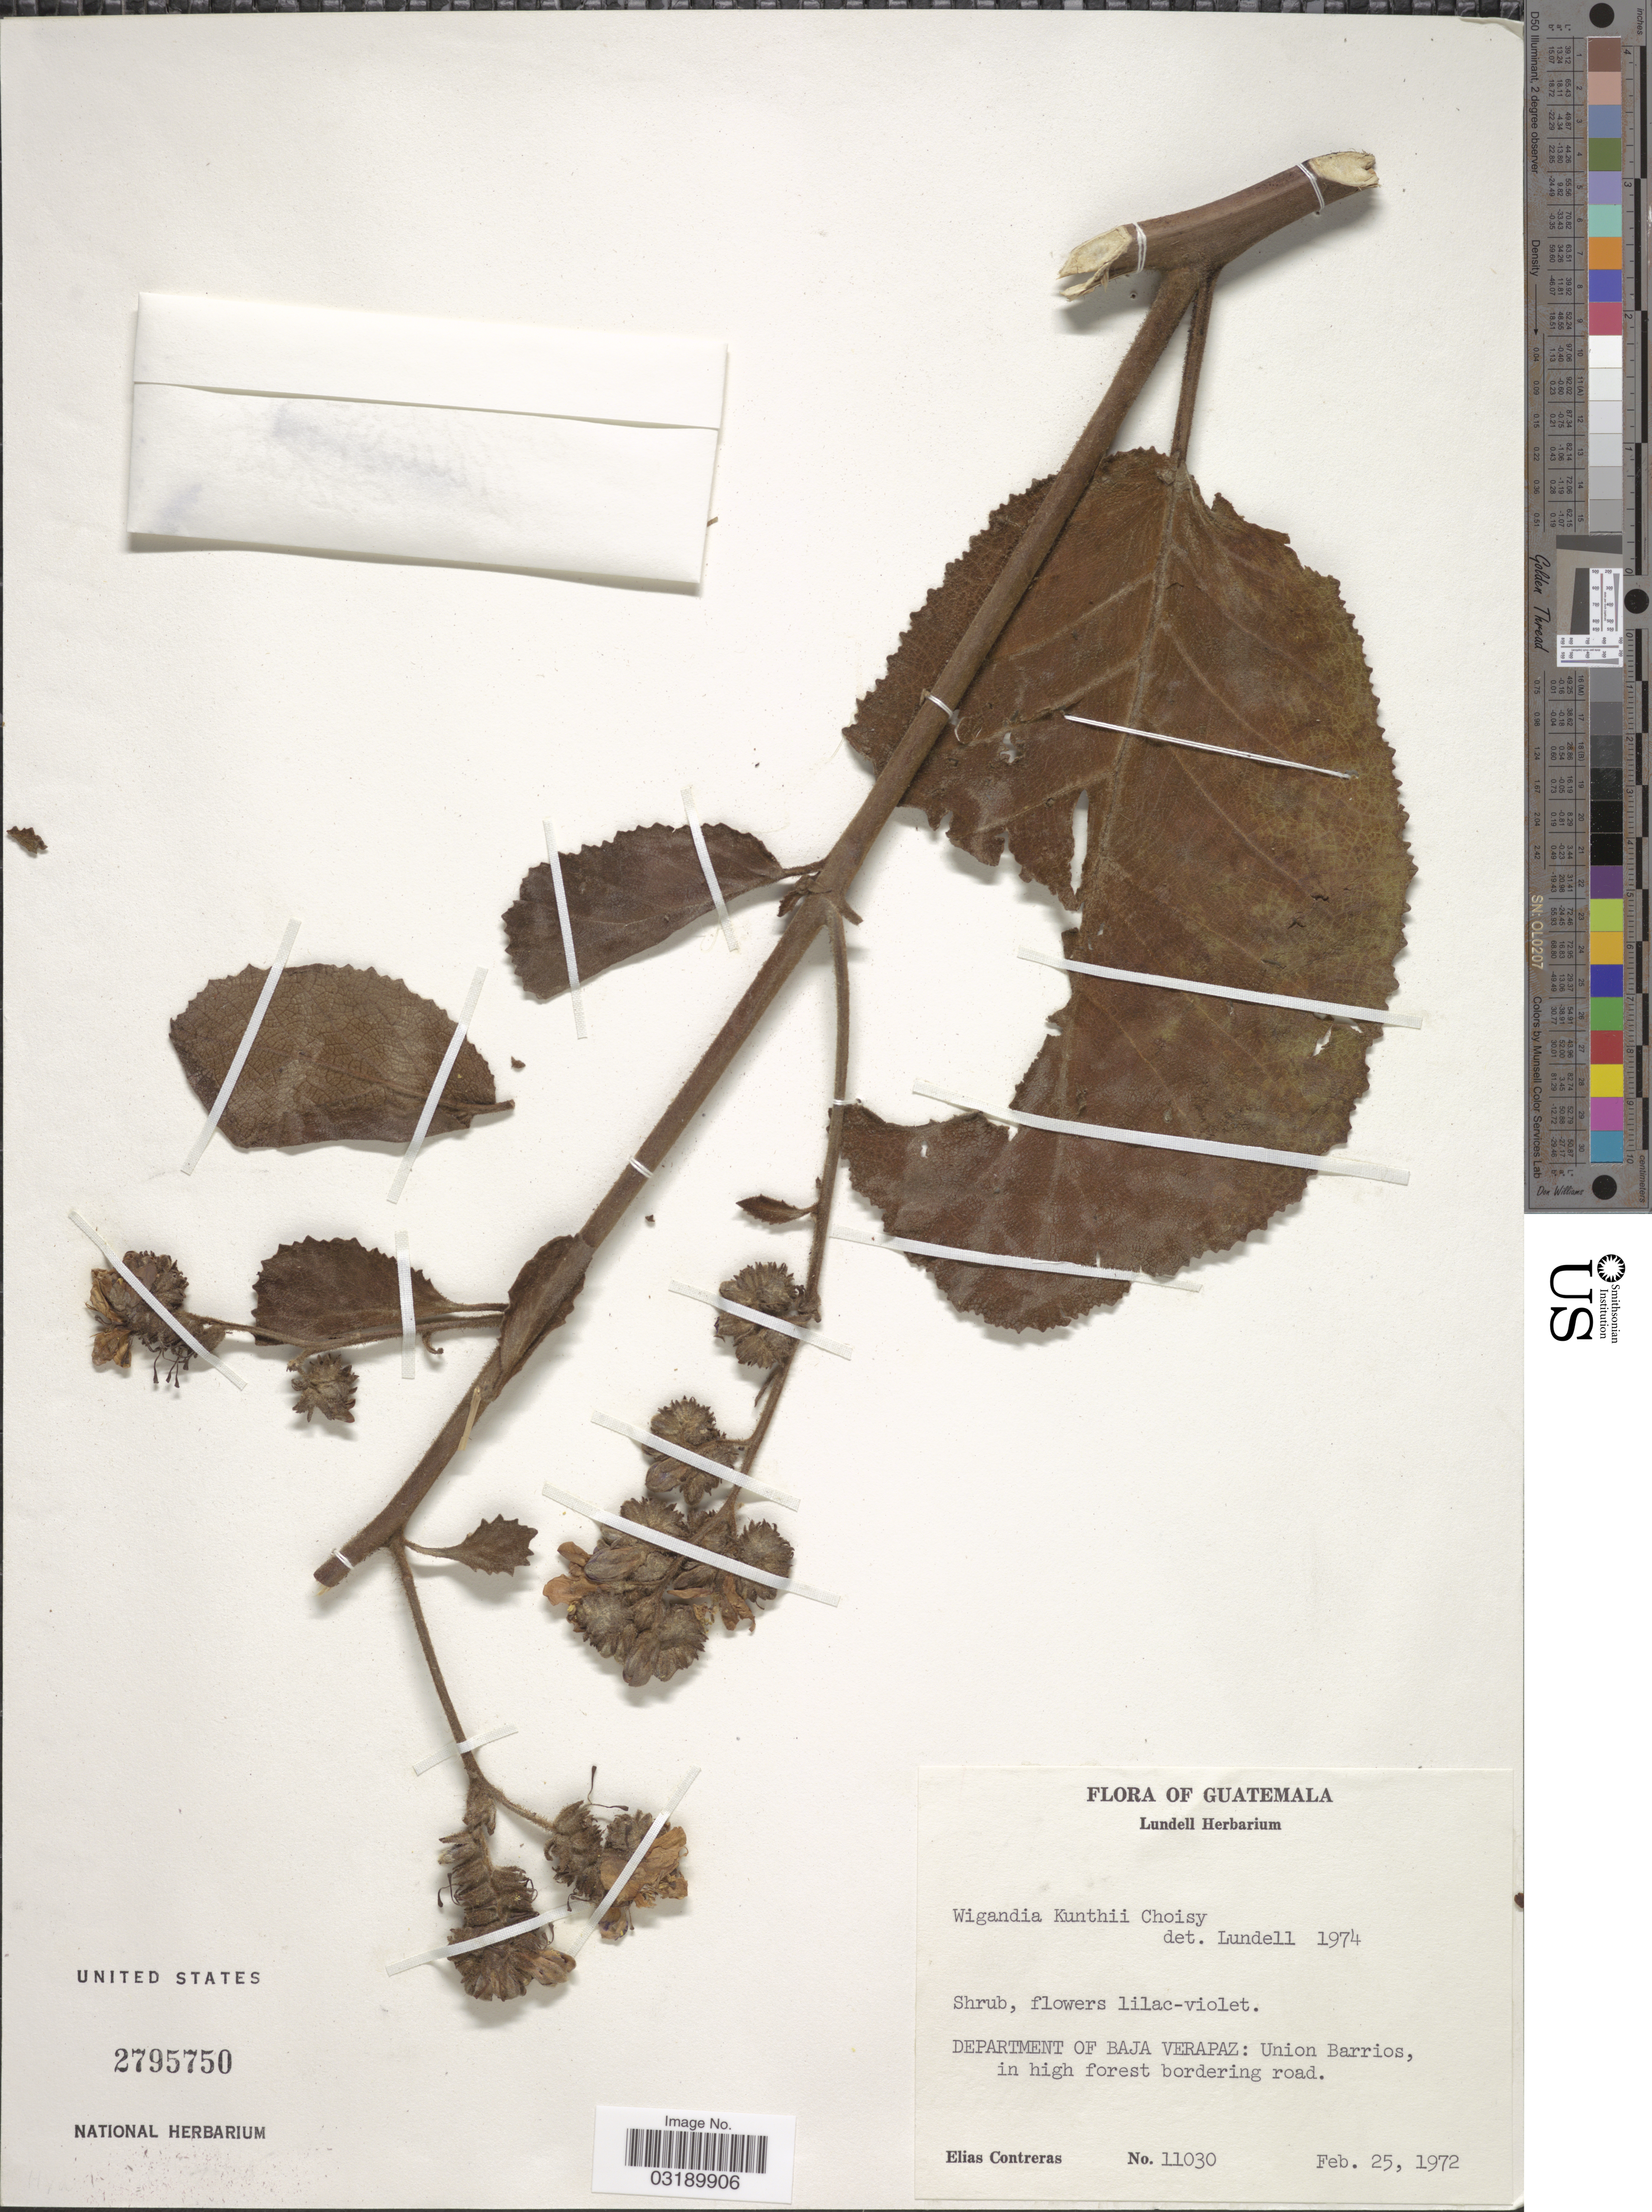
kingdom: Plantae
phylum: Tracheophyta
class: Magnoliopsida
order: Boraginales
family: Namaceae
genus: Wigandia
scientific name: Wigandia kunthii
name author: Choisy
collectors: E. Contreras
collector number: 11030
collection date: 1972-02-25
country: Guatemala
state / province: Baja Verapaz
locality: Depertmant of Baja Verapaz: Union Barrios, in high forest bordering road.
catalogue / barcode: US 2795750